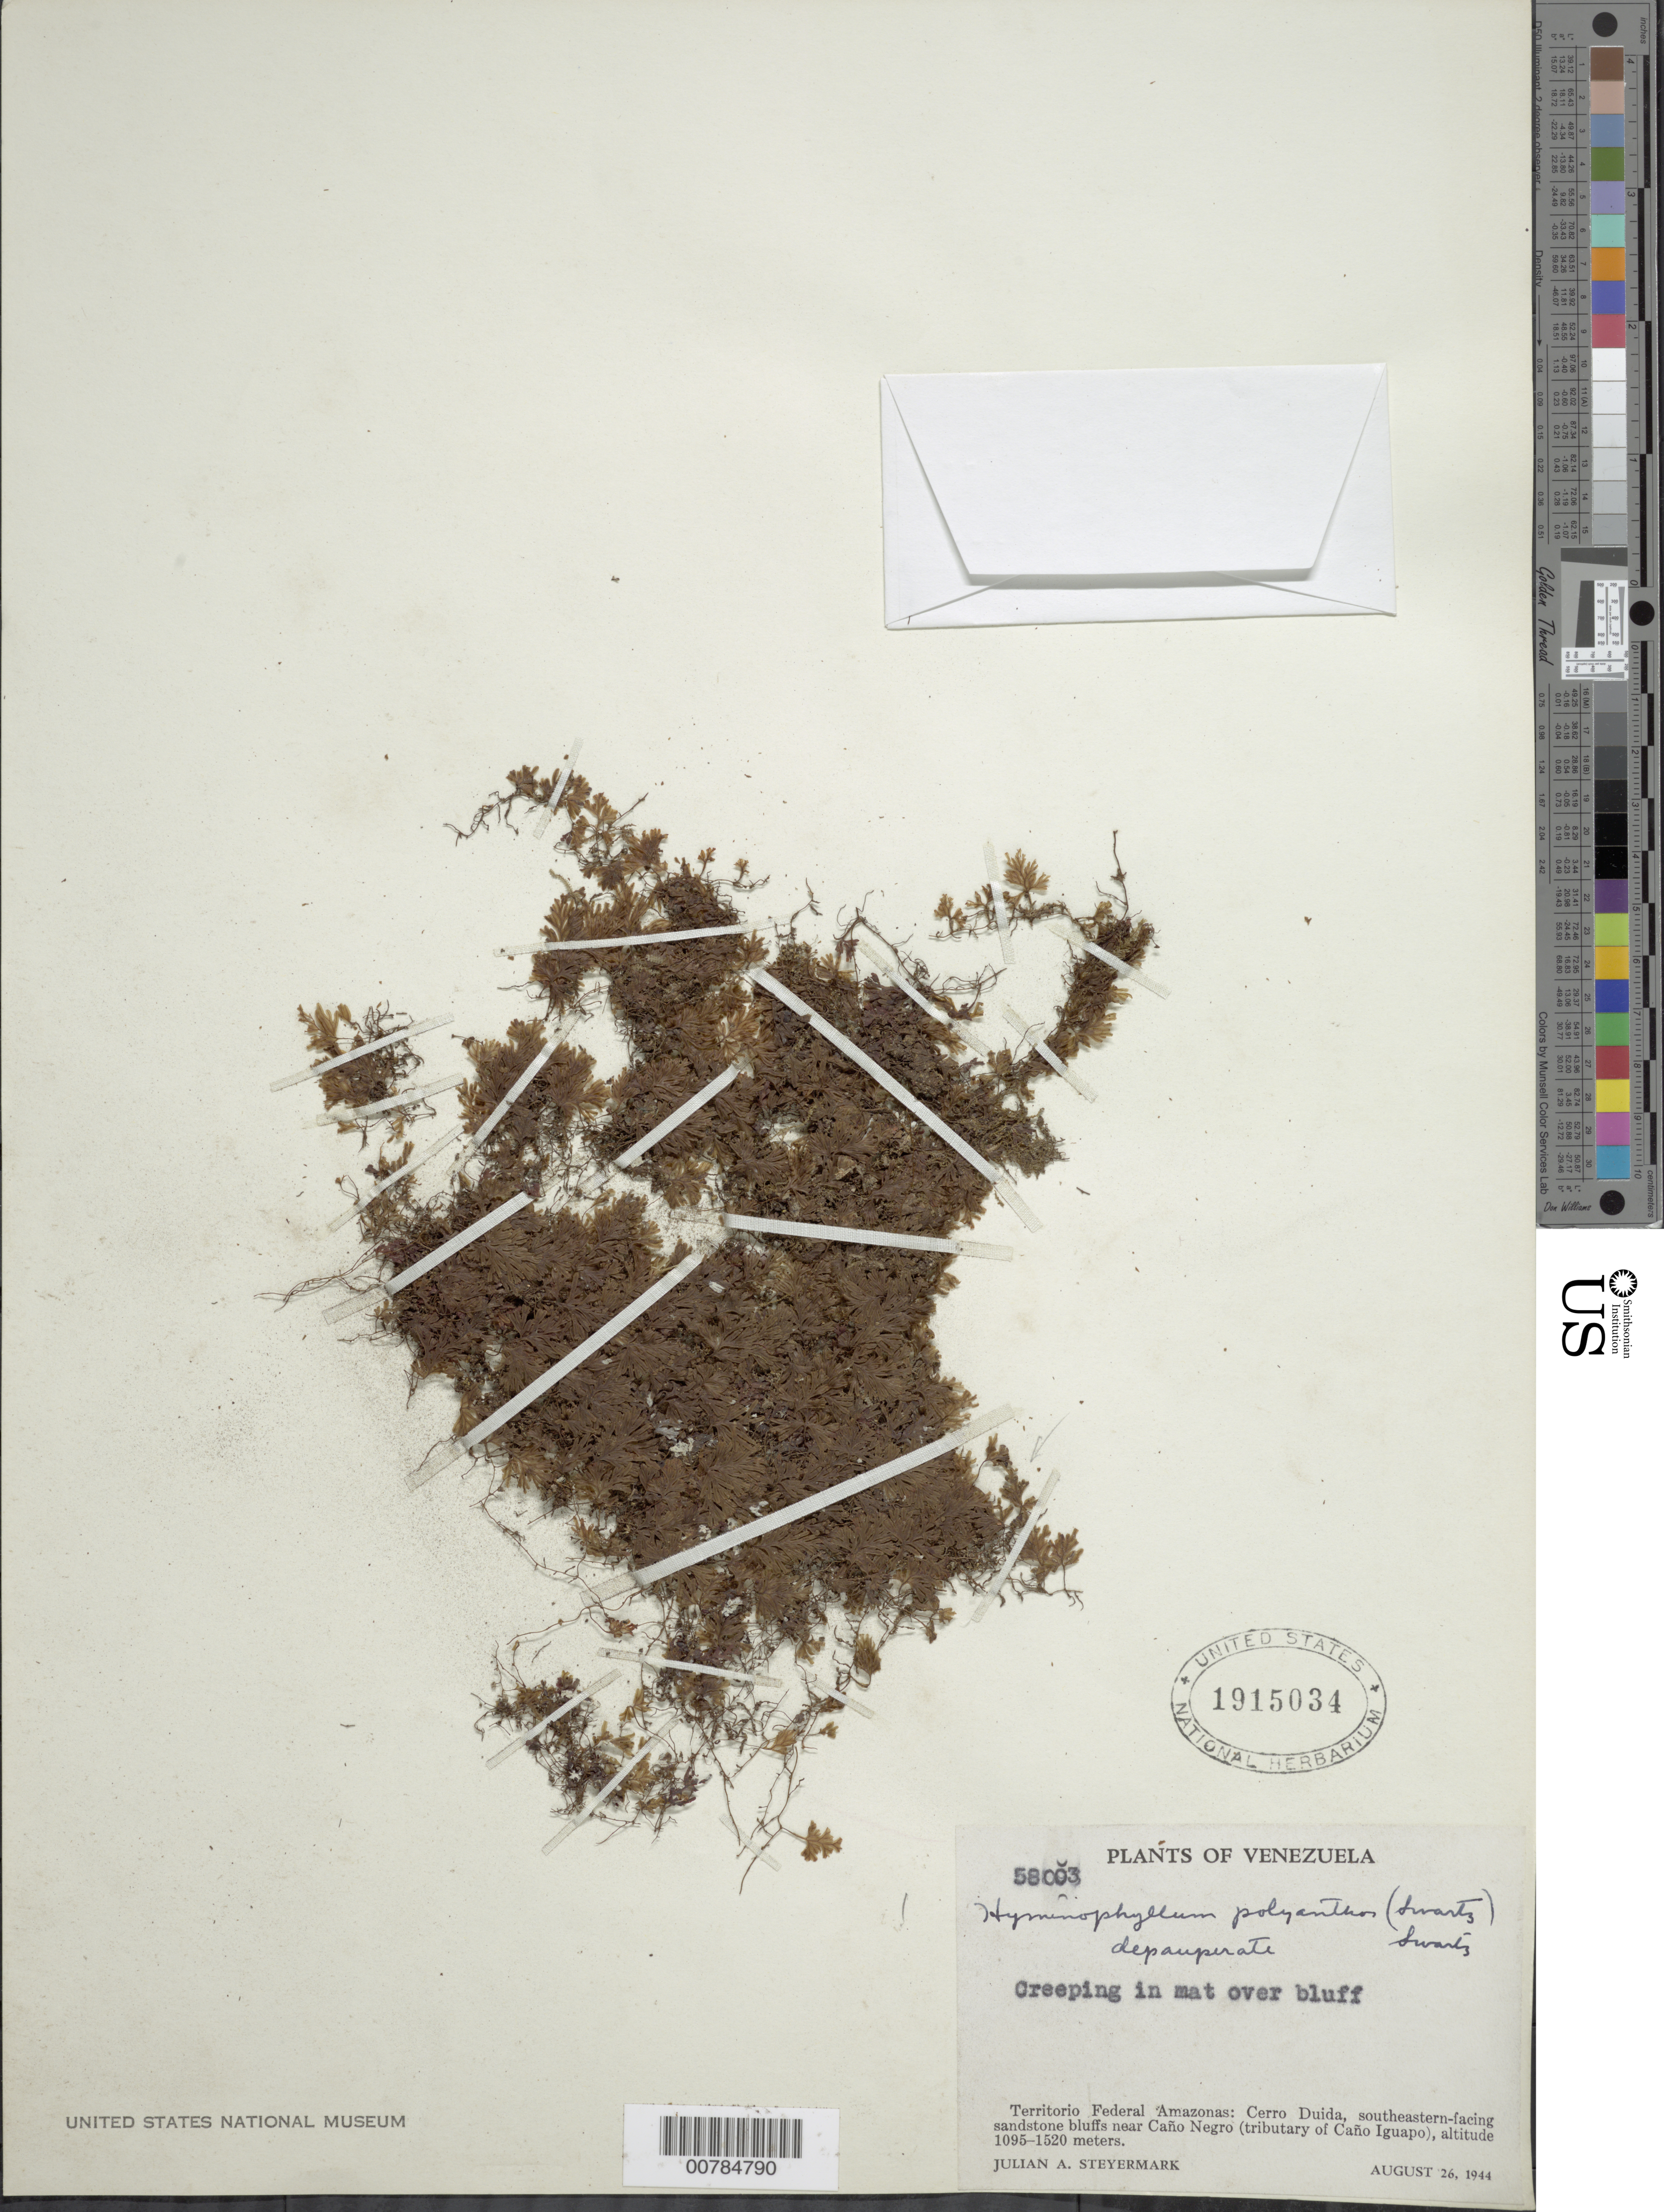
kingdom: Plantae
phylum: Tracheophyta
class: Polypodiopsida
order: Hymenophyllales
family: Hymenophyllaceae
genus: Hymenophyllum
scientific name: Hymenophyllum polyanthos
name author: (Sw.) Sw.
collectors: J. Steyermark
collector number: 58003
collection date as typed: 25-Aug-44 to 26-Aug-44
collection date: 1944-08-25/1944-08-26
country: Venezuela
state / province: Amazonas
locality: Cerro Duida, southeastern-facing slopes along Caño Negro (tributary of Caño Iguapo)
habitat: SE-facing slopes, sandstone bluffs, on bluff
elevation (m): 1095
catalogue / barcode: US 1915034